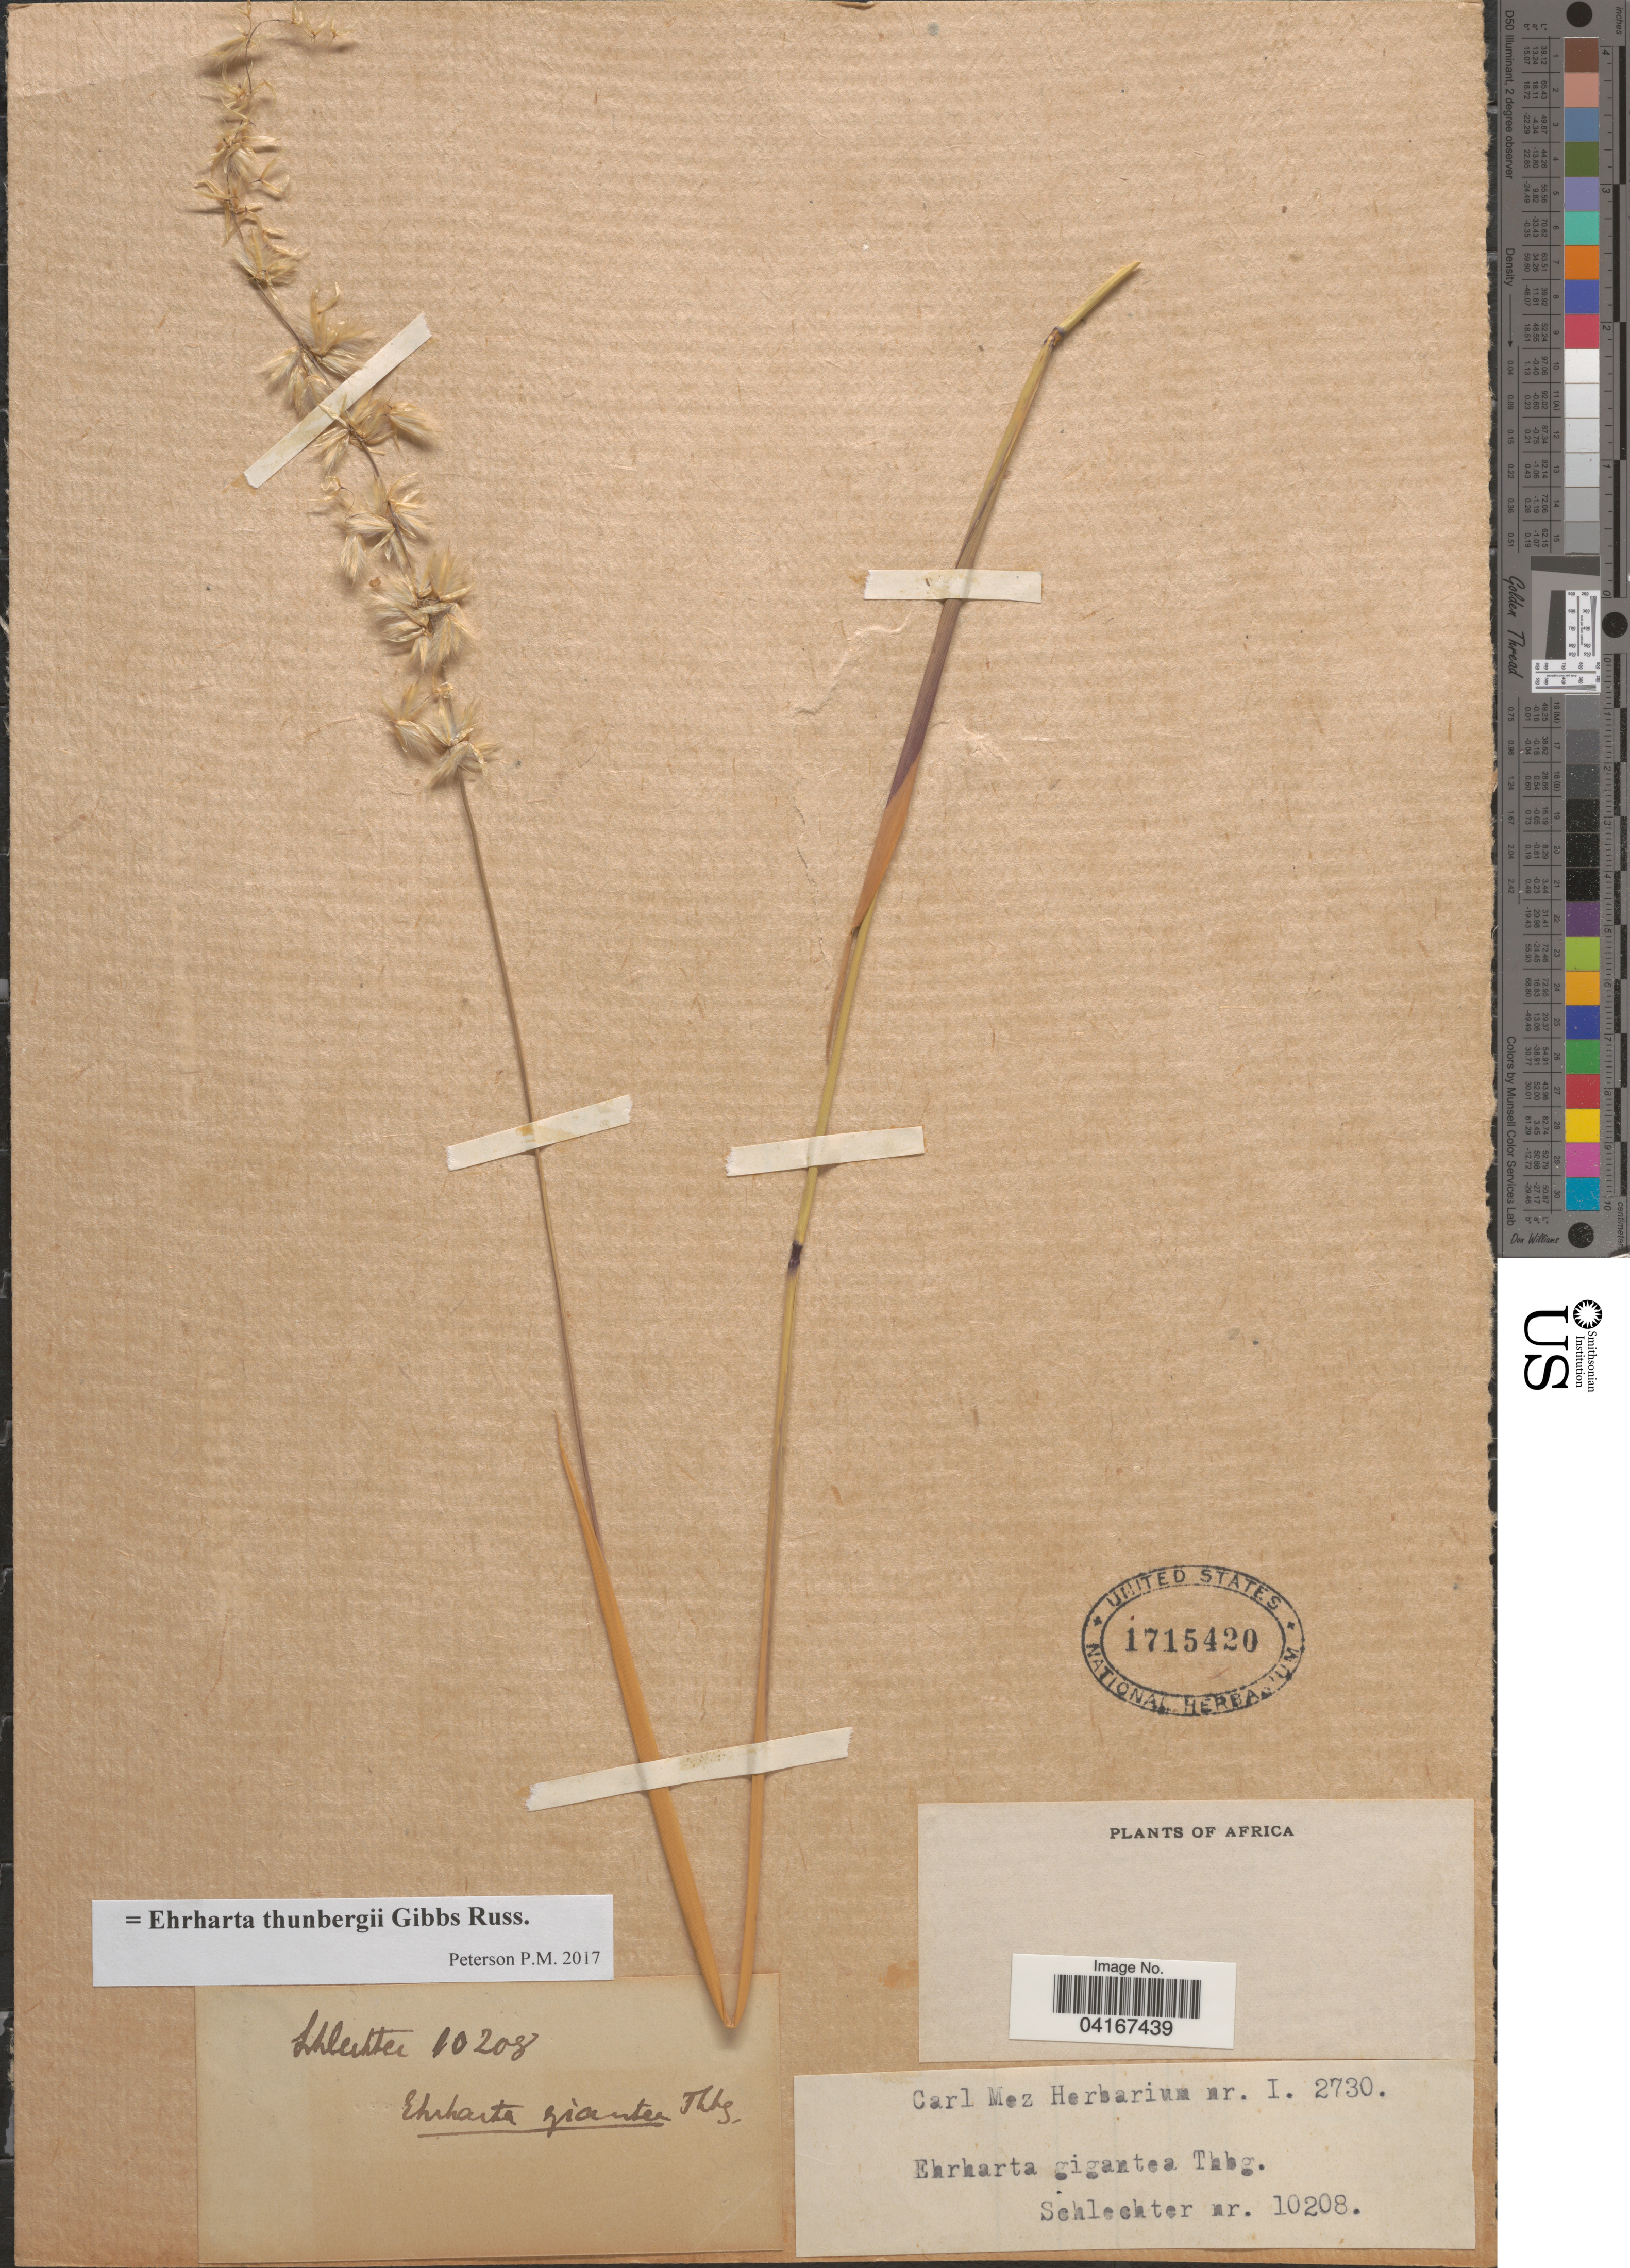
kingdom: Plantae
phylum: Tracheophyta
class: Liliopsida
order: Poales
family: Poaceae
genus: Ehrharta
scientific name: Ehrharta thunbergii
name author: Gibbs-Russ.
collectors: Schlechter, --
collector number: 10208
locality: Africa.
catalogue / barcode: US 1715420